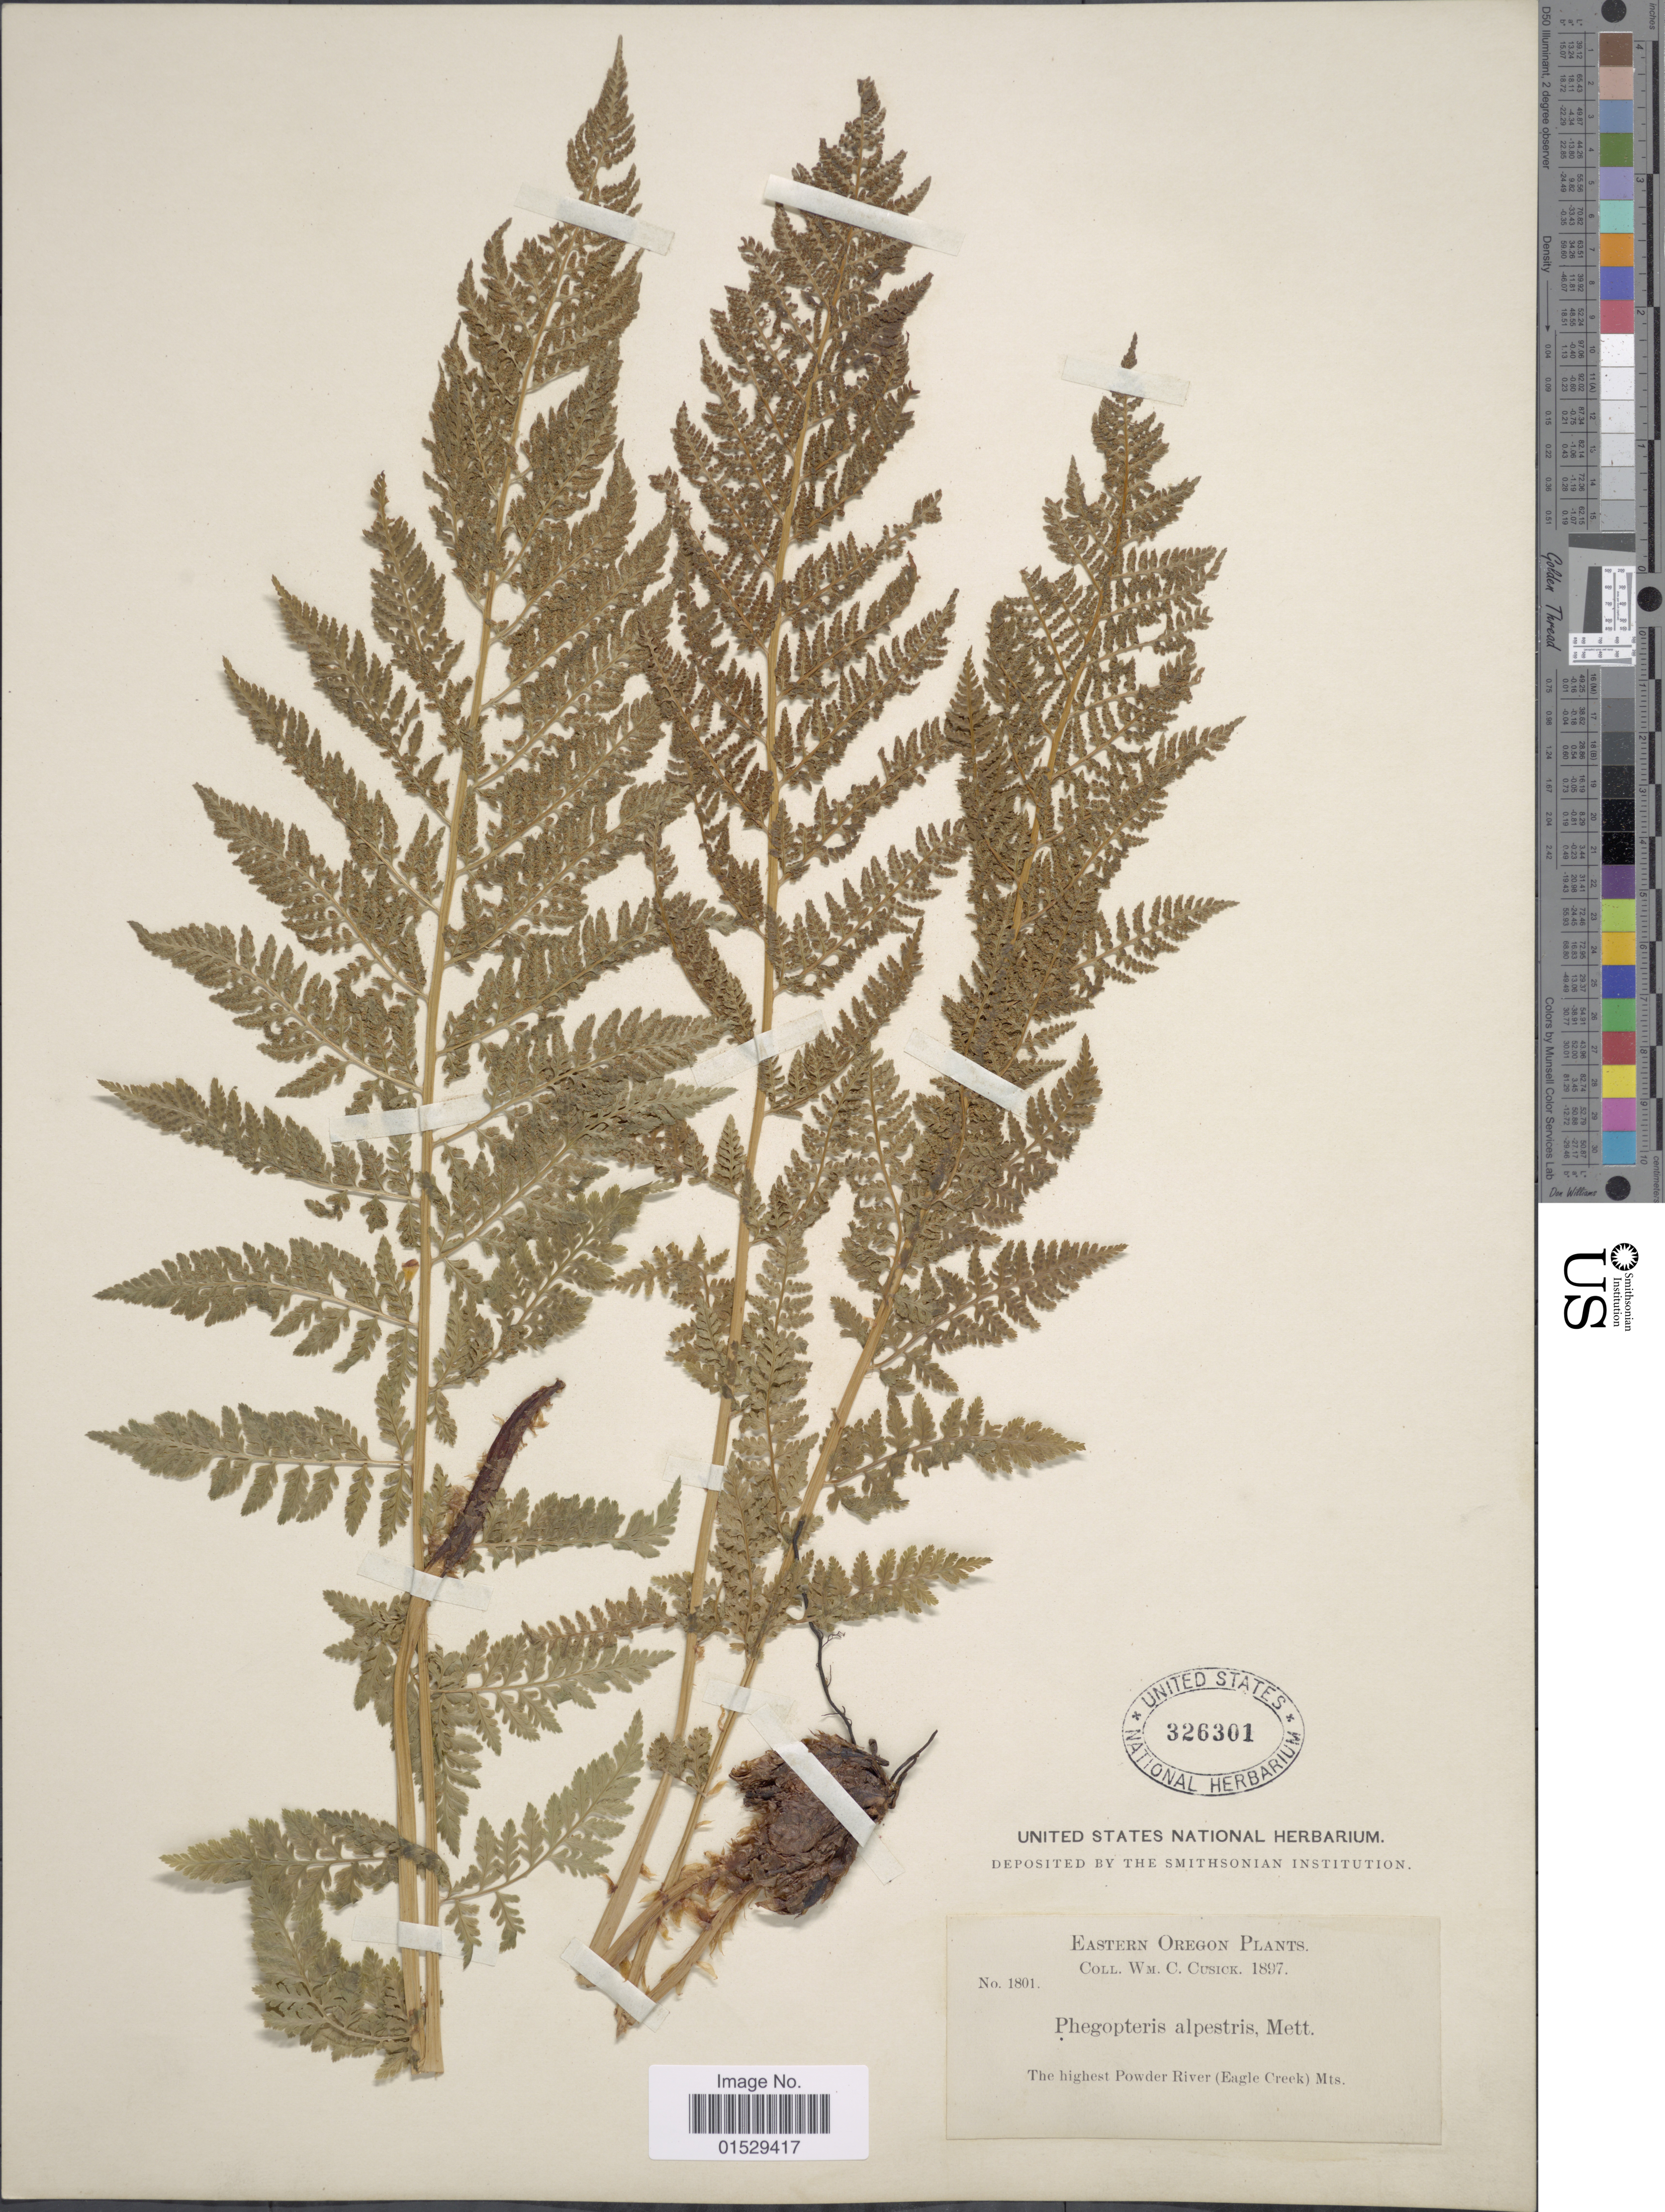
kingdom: Plantae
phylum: Tracheophyta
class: Polypodiopsida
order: Polypodiales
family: Athyriaceae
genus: Athyrium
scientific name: Athyrium distentifolilum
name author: Tausch ex Opiz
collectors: W. C. Cusick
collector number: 1801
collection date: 1897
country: United States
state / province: Oregon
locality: Eastern Oregon, the highest Powder River (Eagle Creek) Mts.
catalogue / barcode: US 326301